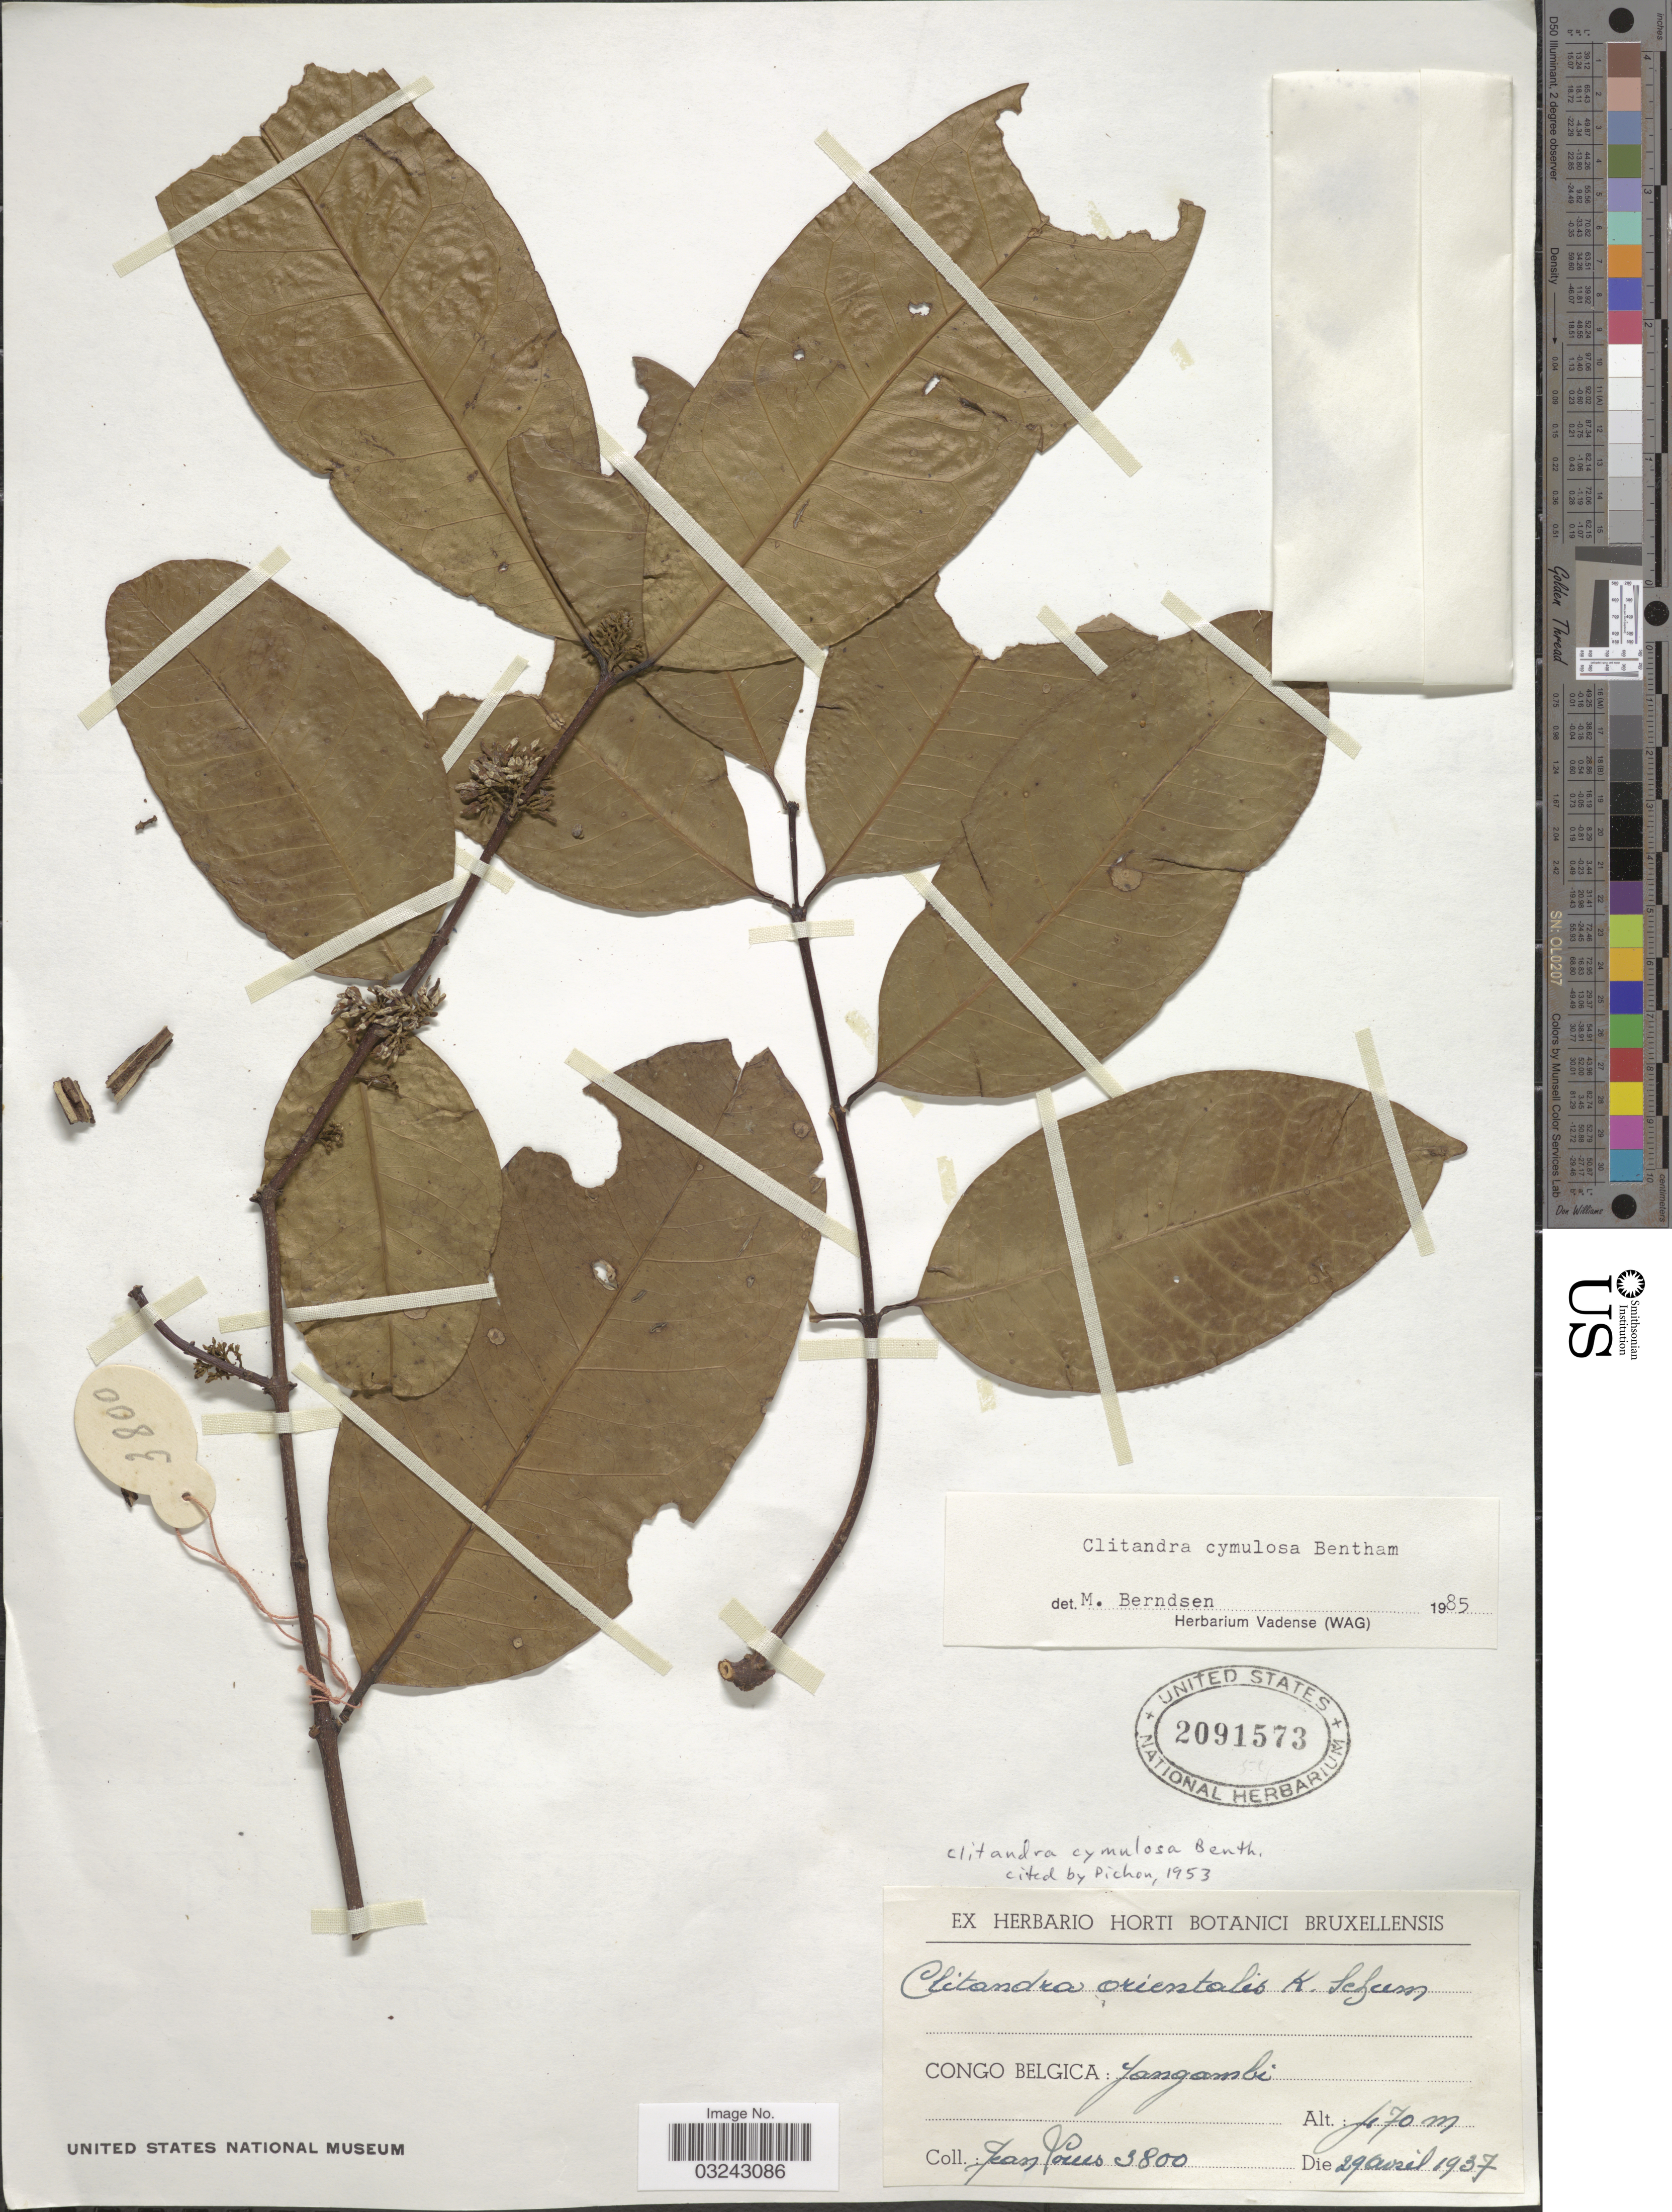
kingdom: Plantae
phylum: Tracheophyta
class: Magnoliopsida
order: Gentianales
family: Apocynaceae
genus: Clitandra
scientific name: Clitandra cymulosa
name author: Benth.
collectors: J. Louis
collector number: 3800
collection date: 1937-04-29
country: Congo, Democratic Republic of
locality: Congo Belgica: Yangambi.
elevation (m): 470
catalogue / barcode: US 2091573